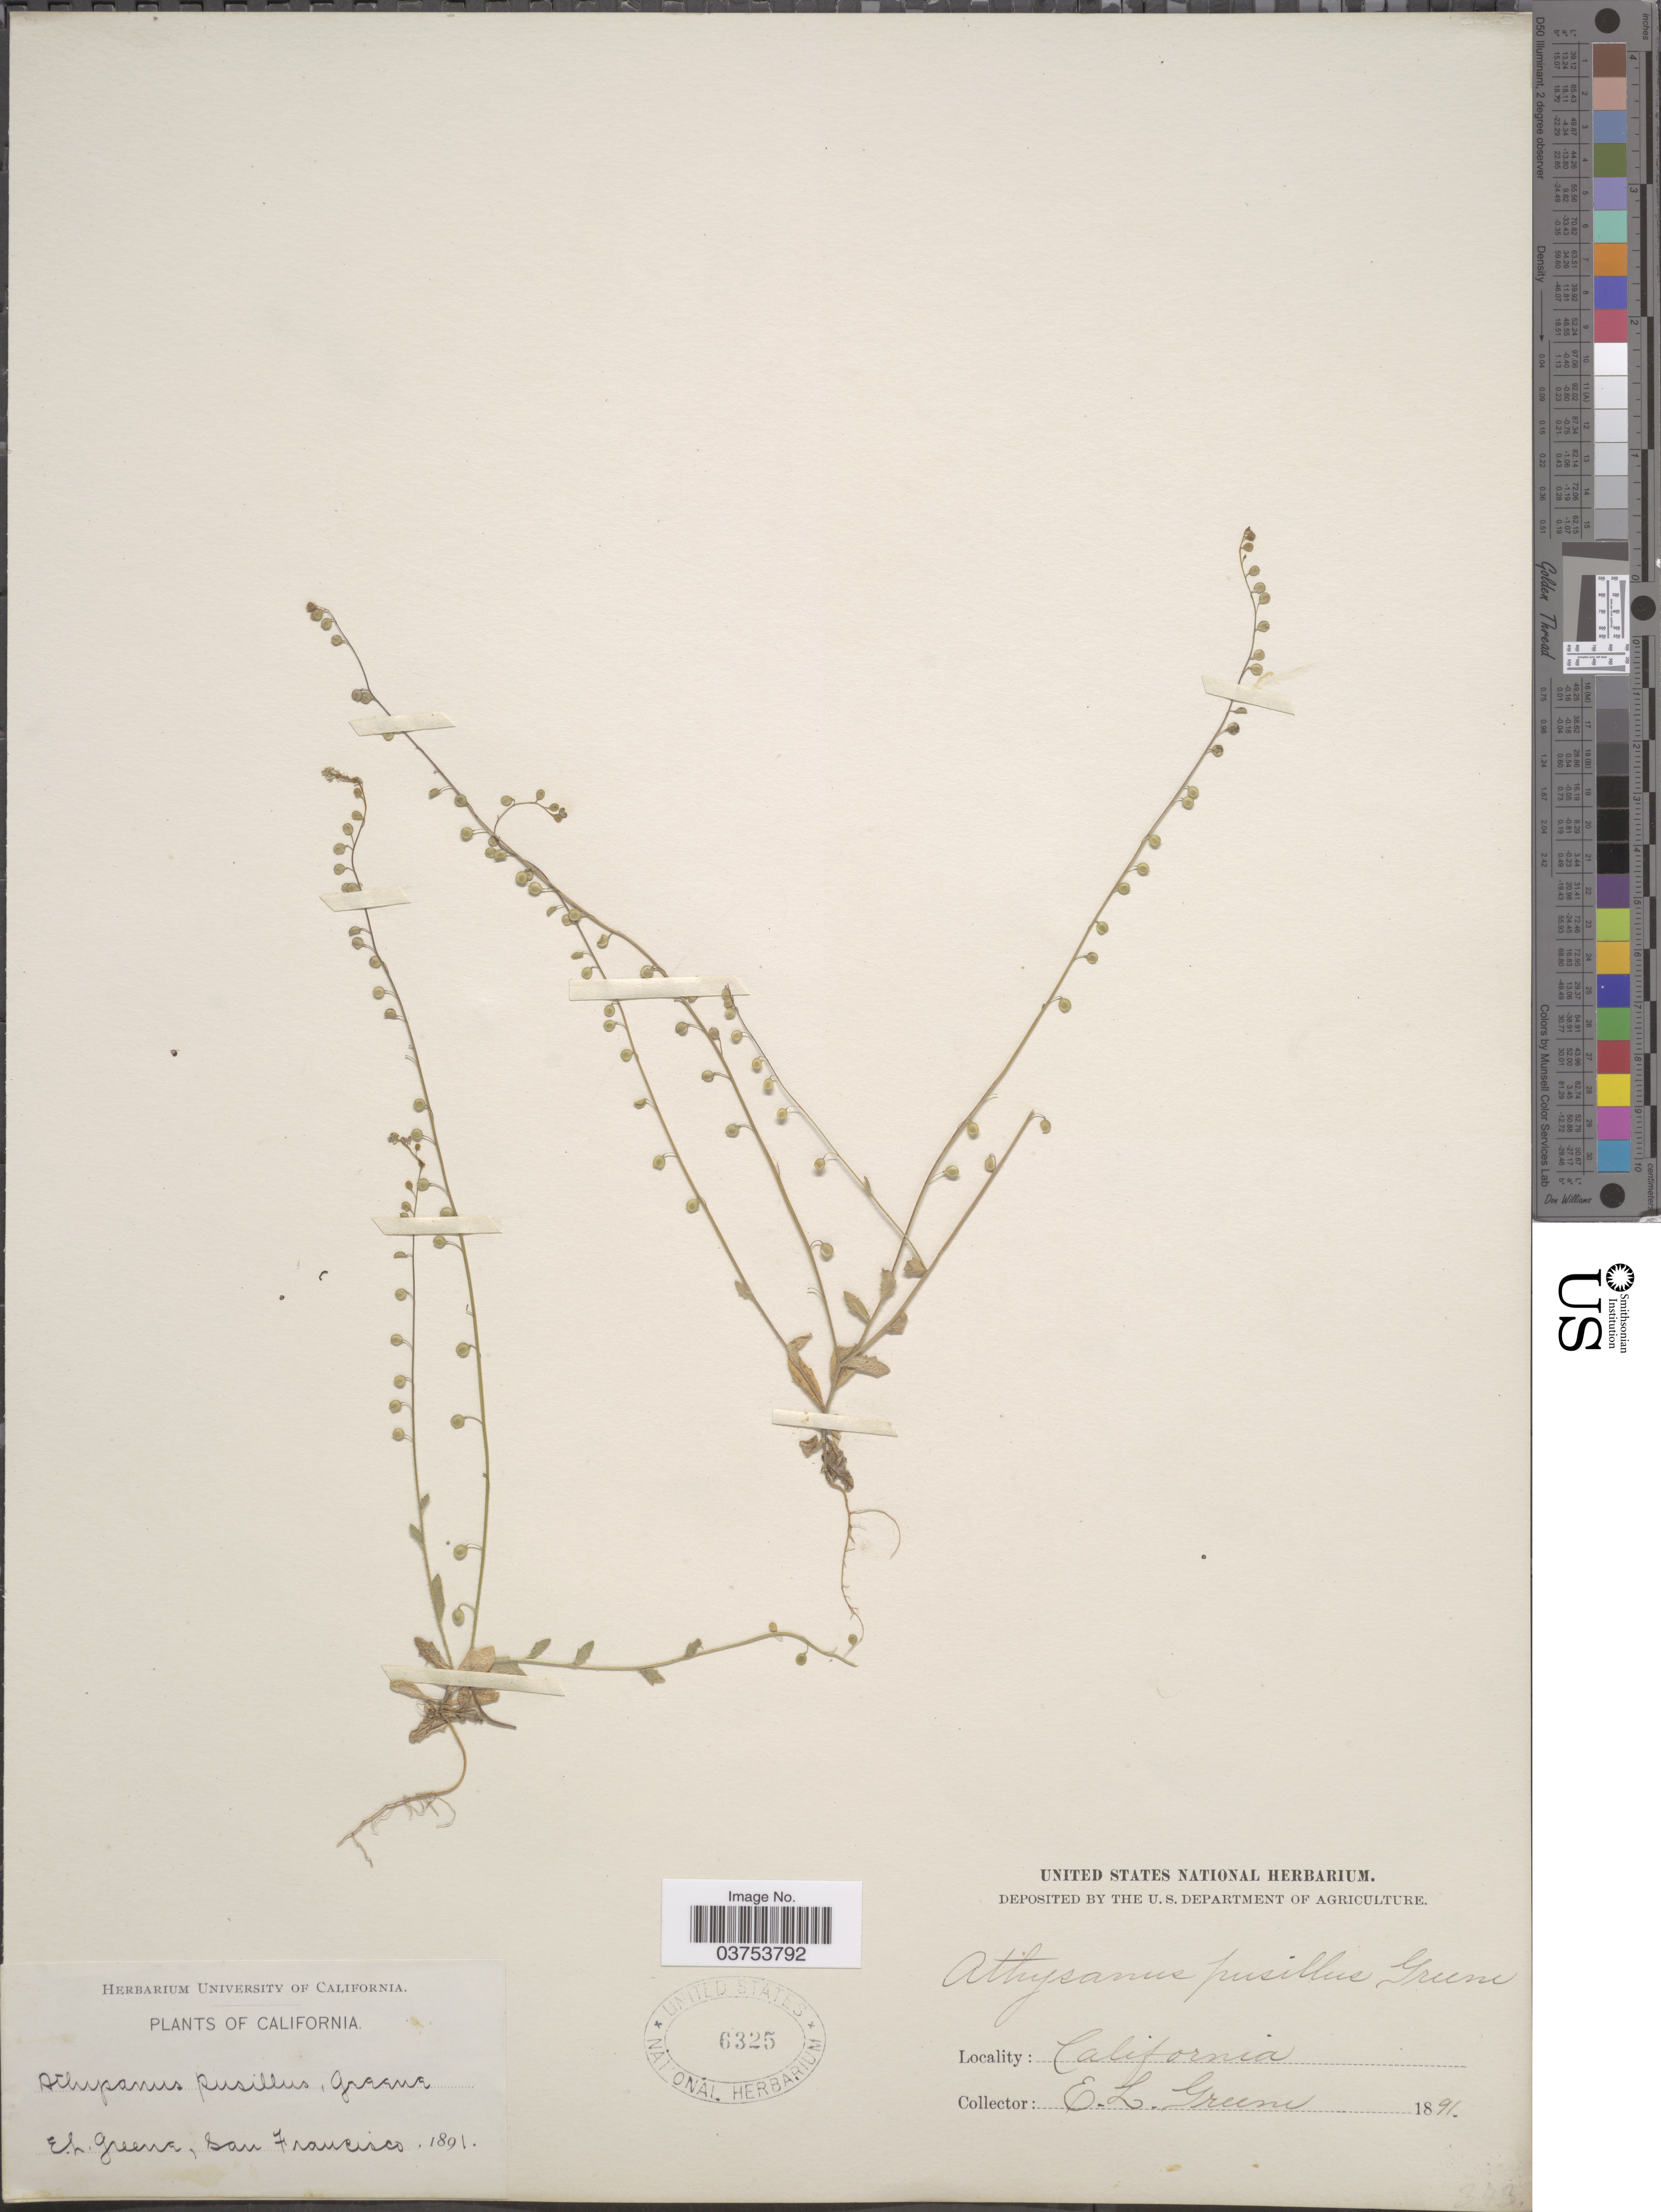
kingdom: Plantae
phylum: Tracheophyta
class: Magnoliopsida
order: Brassicales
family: Brassicaceae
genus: Athysanus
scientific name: Athysanus pusillus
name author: (Hook.) Greene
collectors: E. L. Greene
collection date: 1891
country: United States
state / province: California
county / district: San Francisco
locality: San Francisco.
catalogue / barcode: US 6325